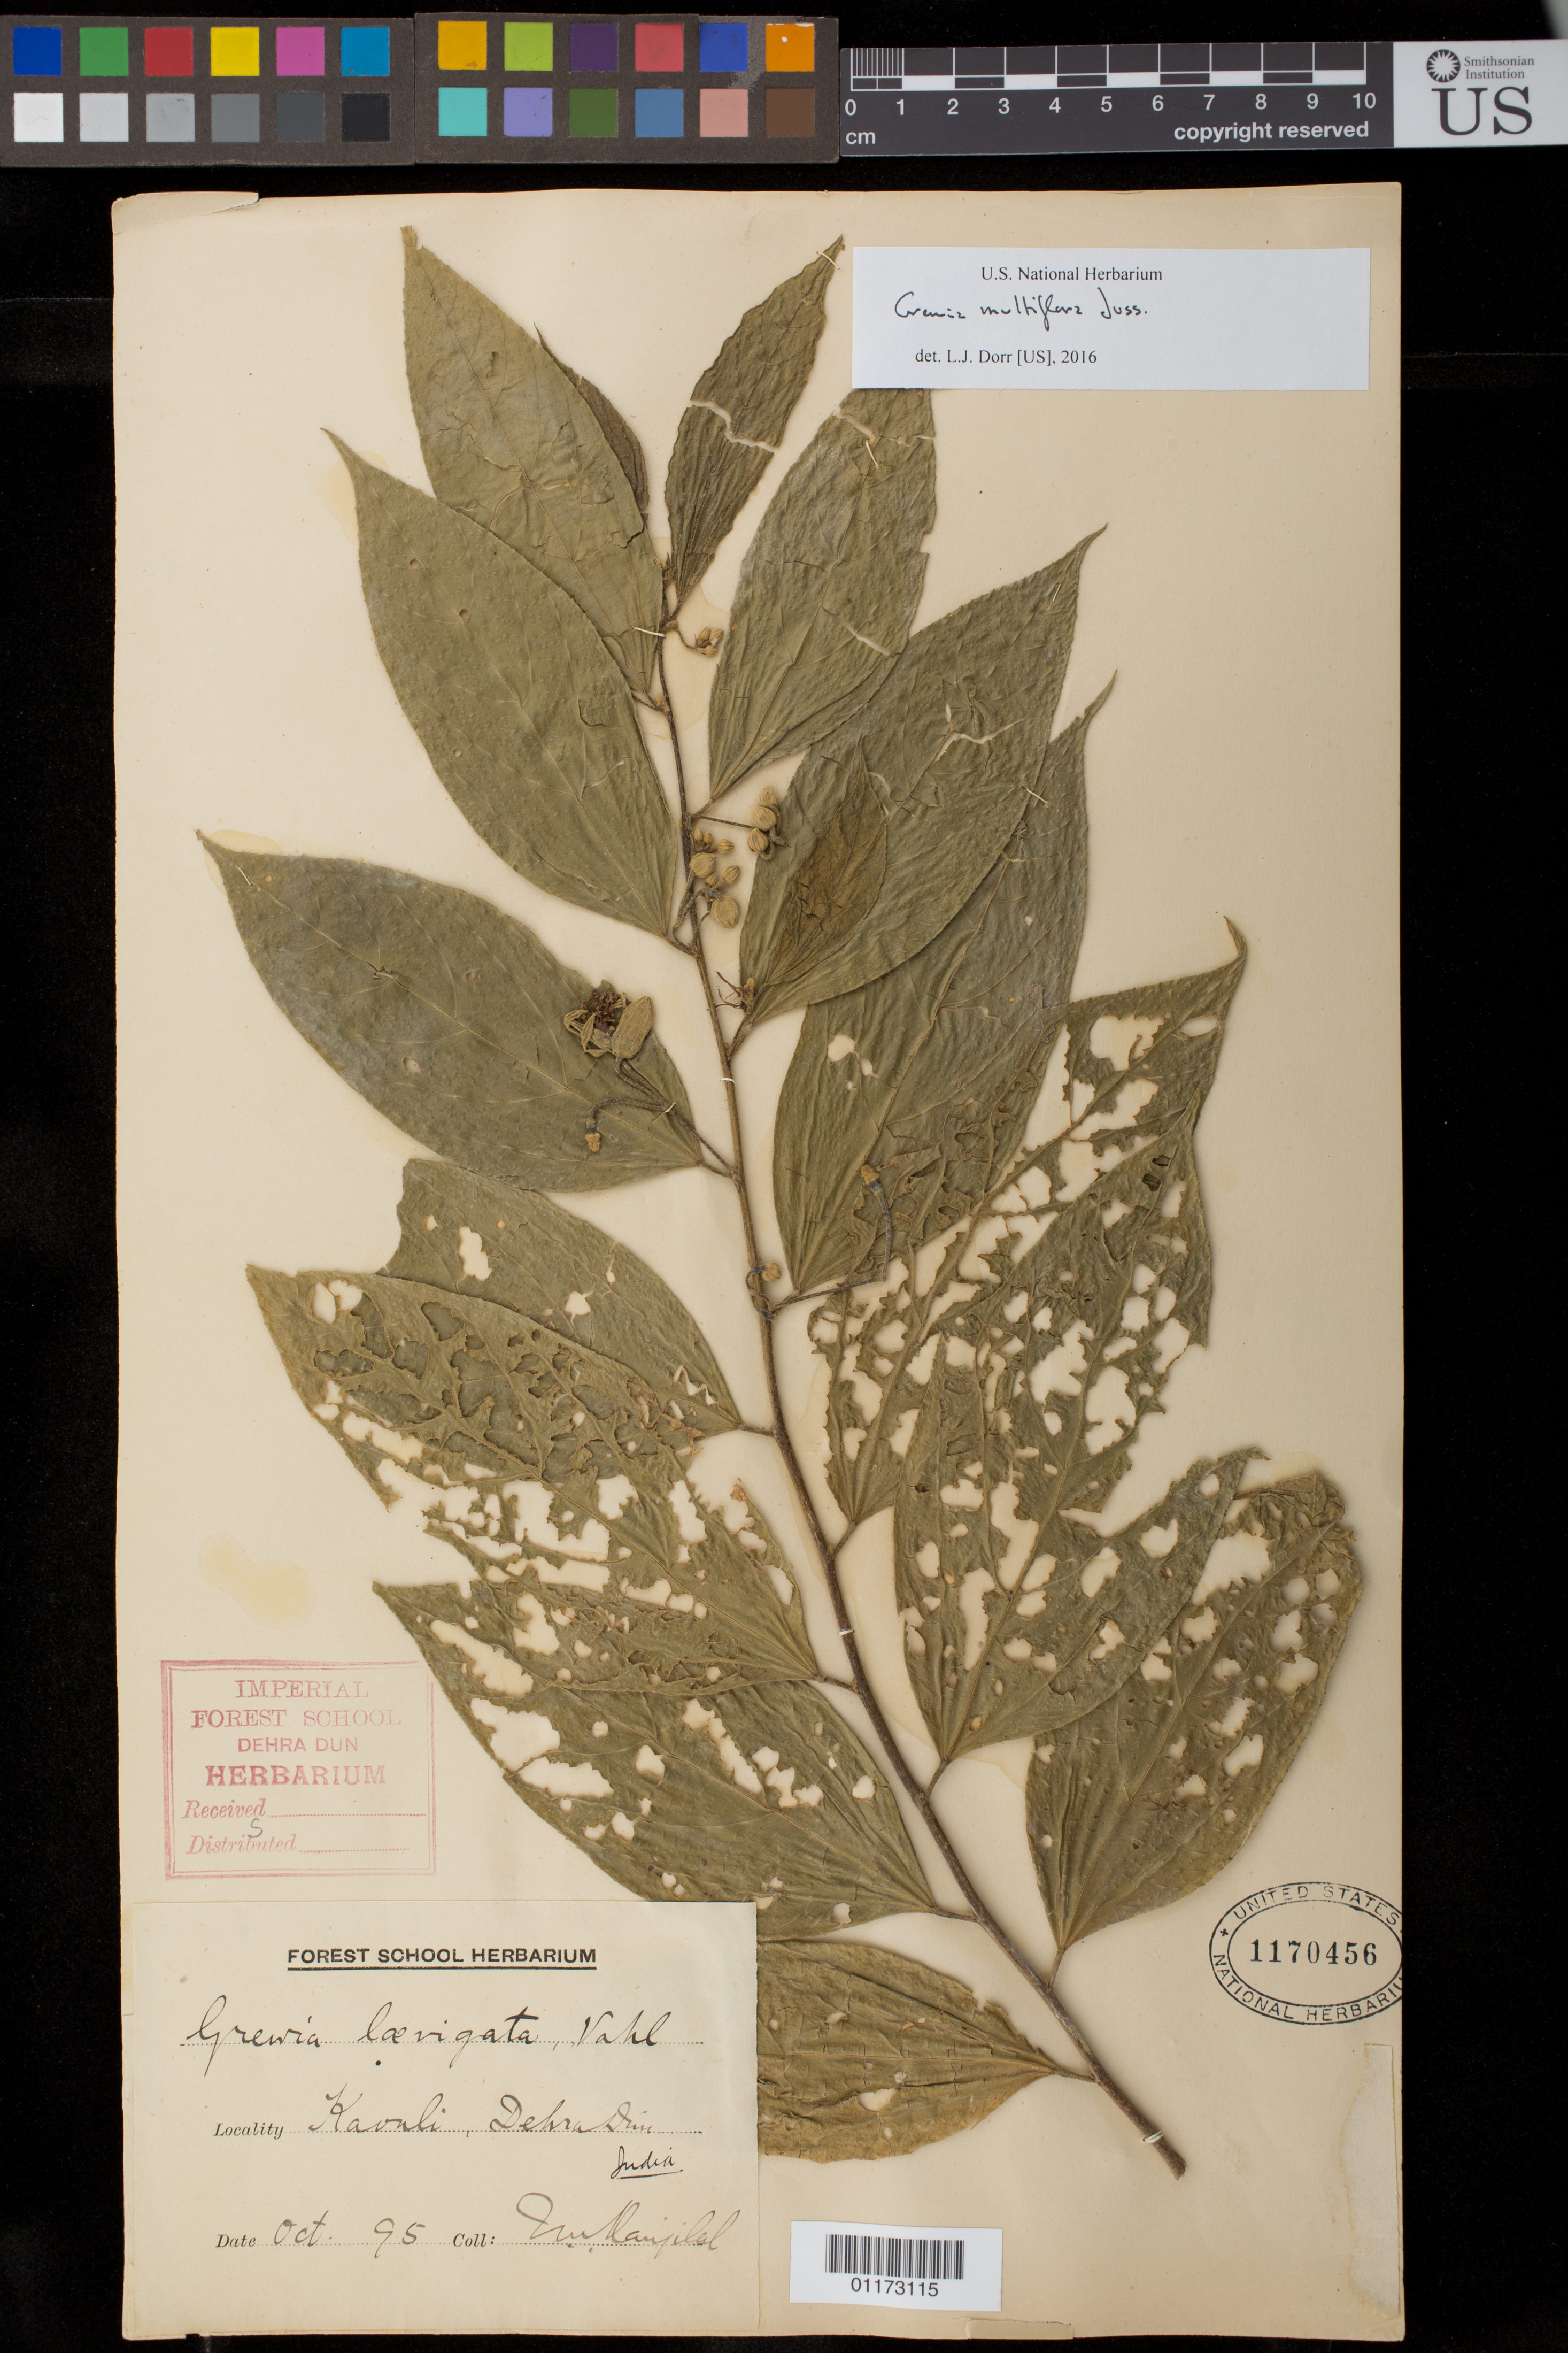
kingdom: Plantae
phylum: Tracheophyta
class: Magnoliopsida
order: Malvales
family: Malvaceae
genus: Grewia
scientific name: Grewia multiflora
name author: Juss.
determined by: Dorr, L. J., (BOT), Smithsonian Institution - National Museum of Natural History (UNITED STATES)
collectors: W. Maujilal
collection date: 1895-10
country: India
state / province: Uttarakhand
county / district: Dehradun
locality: Kaouli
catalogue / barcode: US 1170456